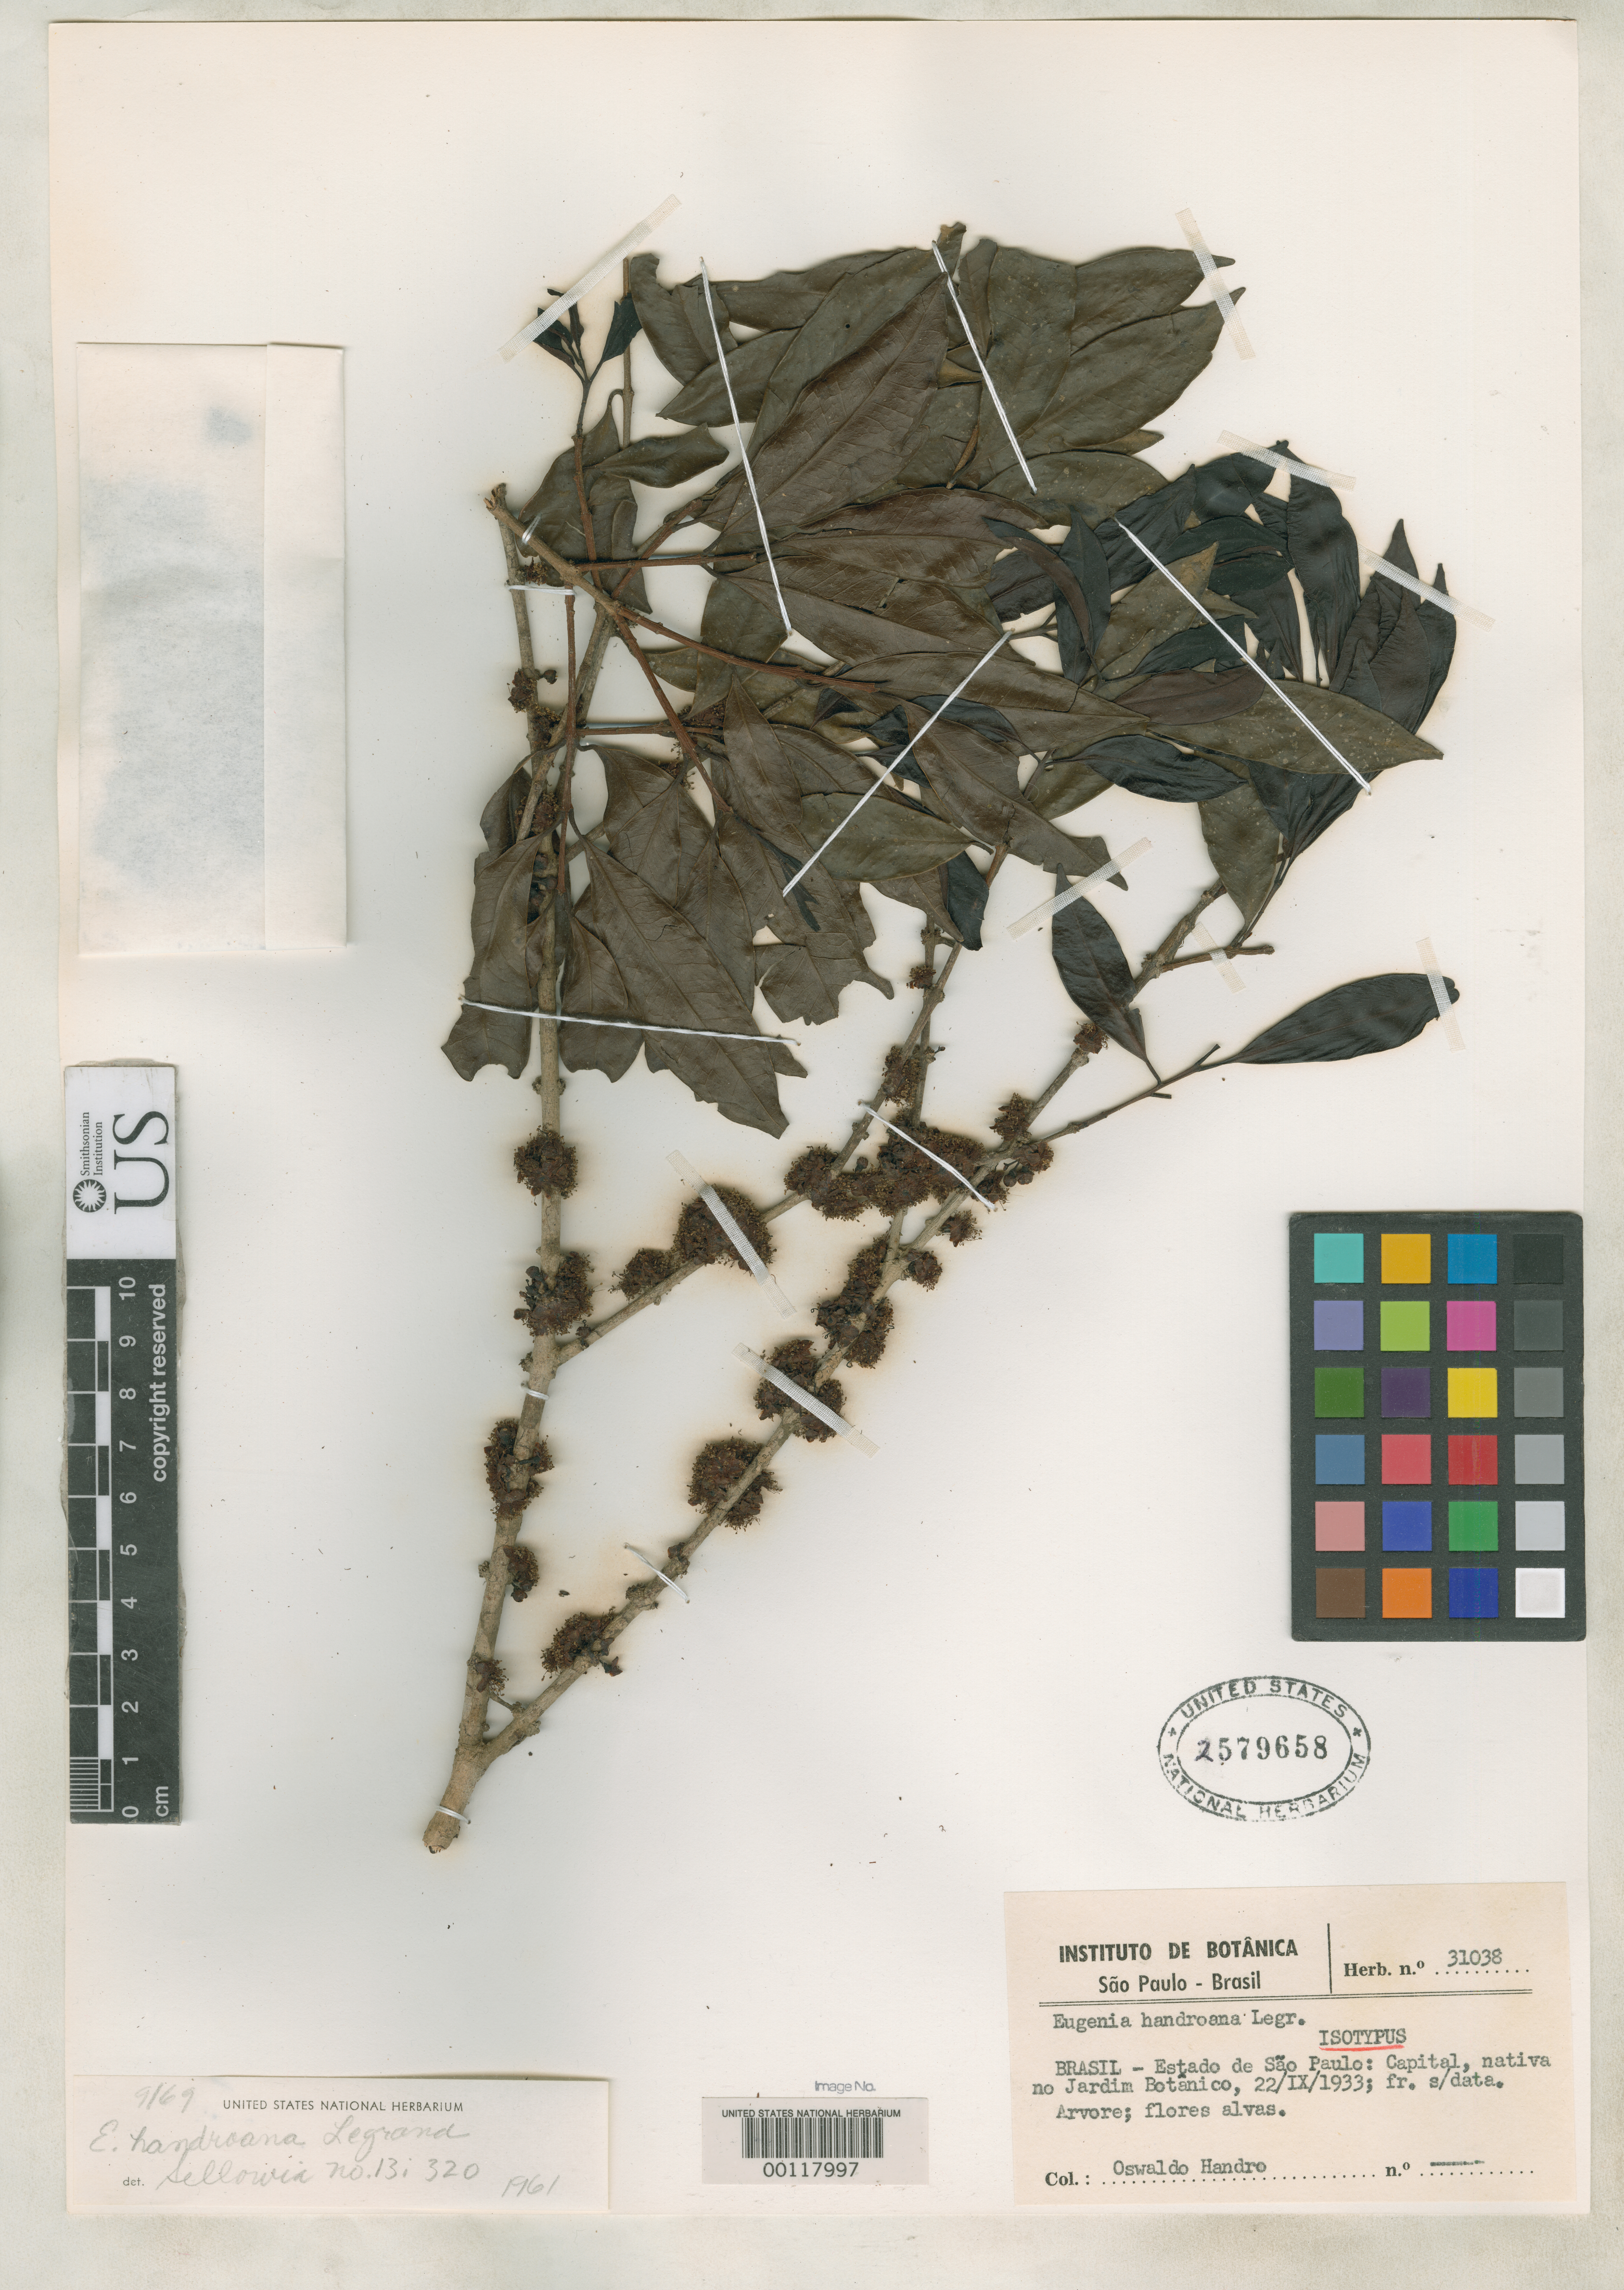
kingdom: Plantae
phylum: Tracheophyta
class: Magnoliopsida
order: Myrtales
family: Myrtaceae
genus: Eugenia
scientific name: Eugenia handroana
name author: D. Legrand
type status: Isotype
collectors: O. Handro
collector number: Inst. Boy. 31038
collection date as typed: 22 Sep 1933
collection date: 1933-09-22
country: Brazil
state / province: São Paulo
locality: Capital.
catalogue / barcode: US 2579658